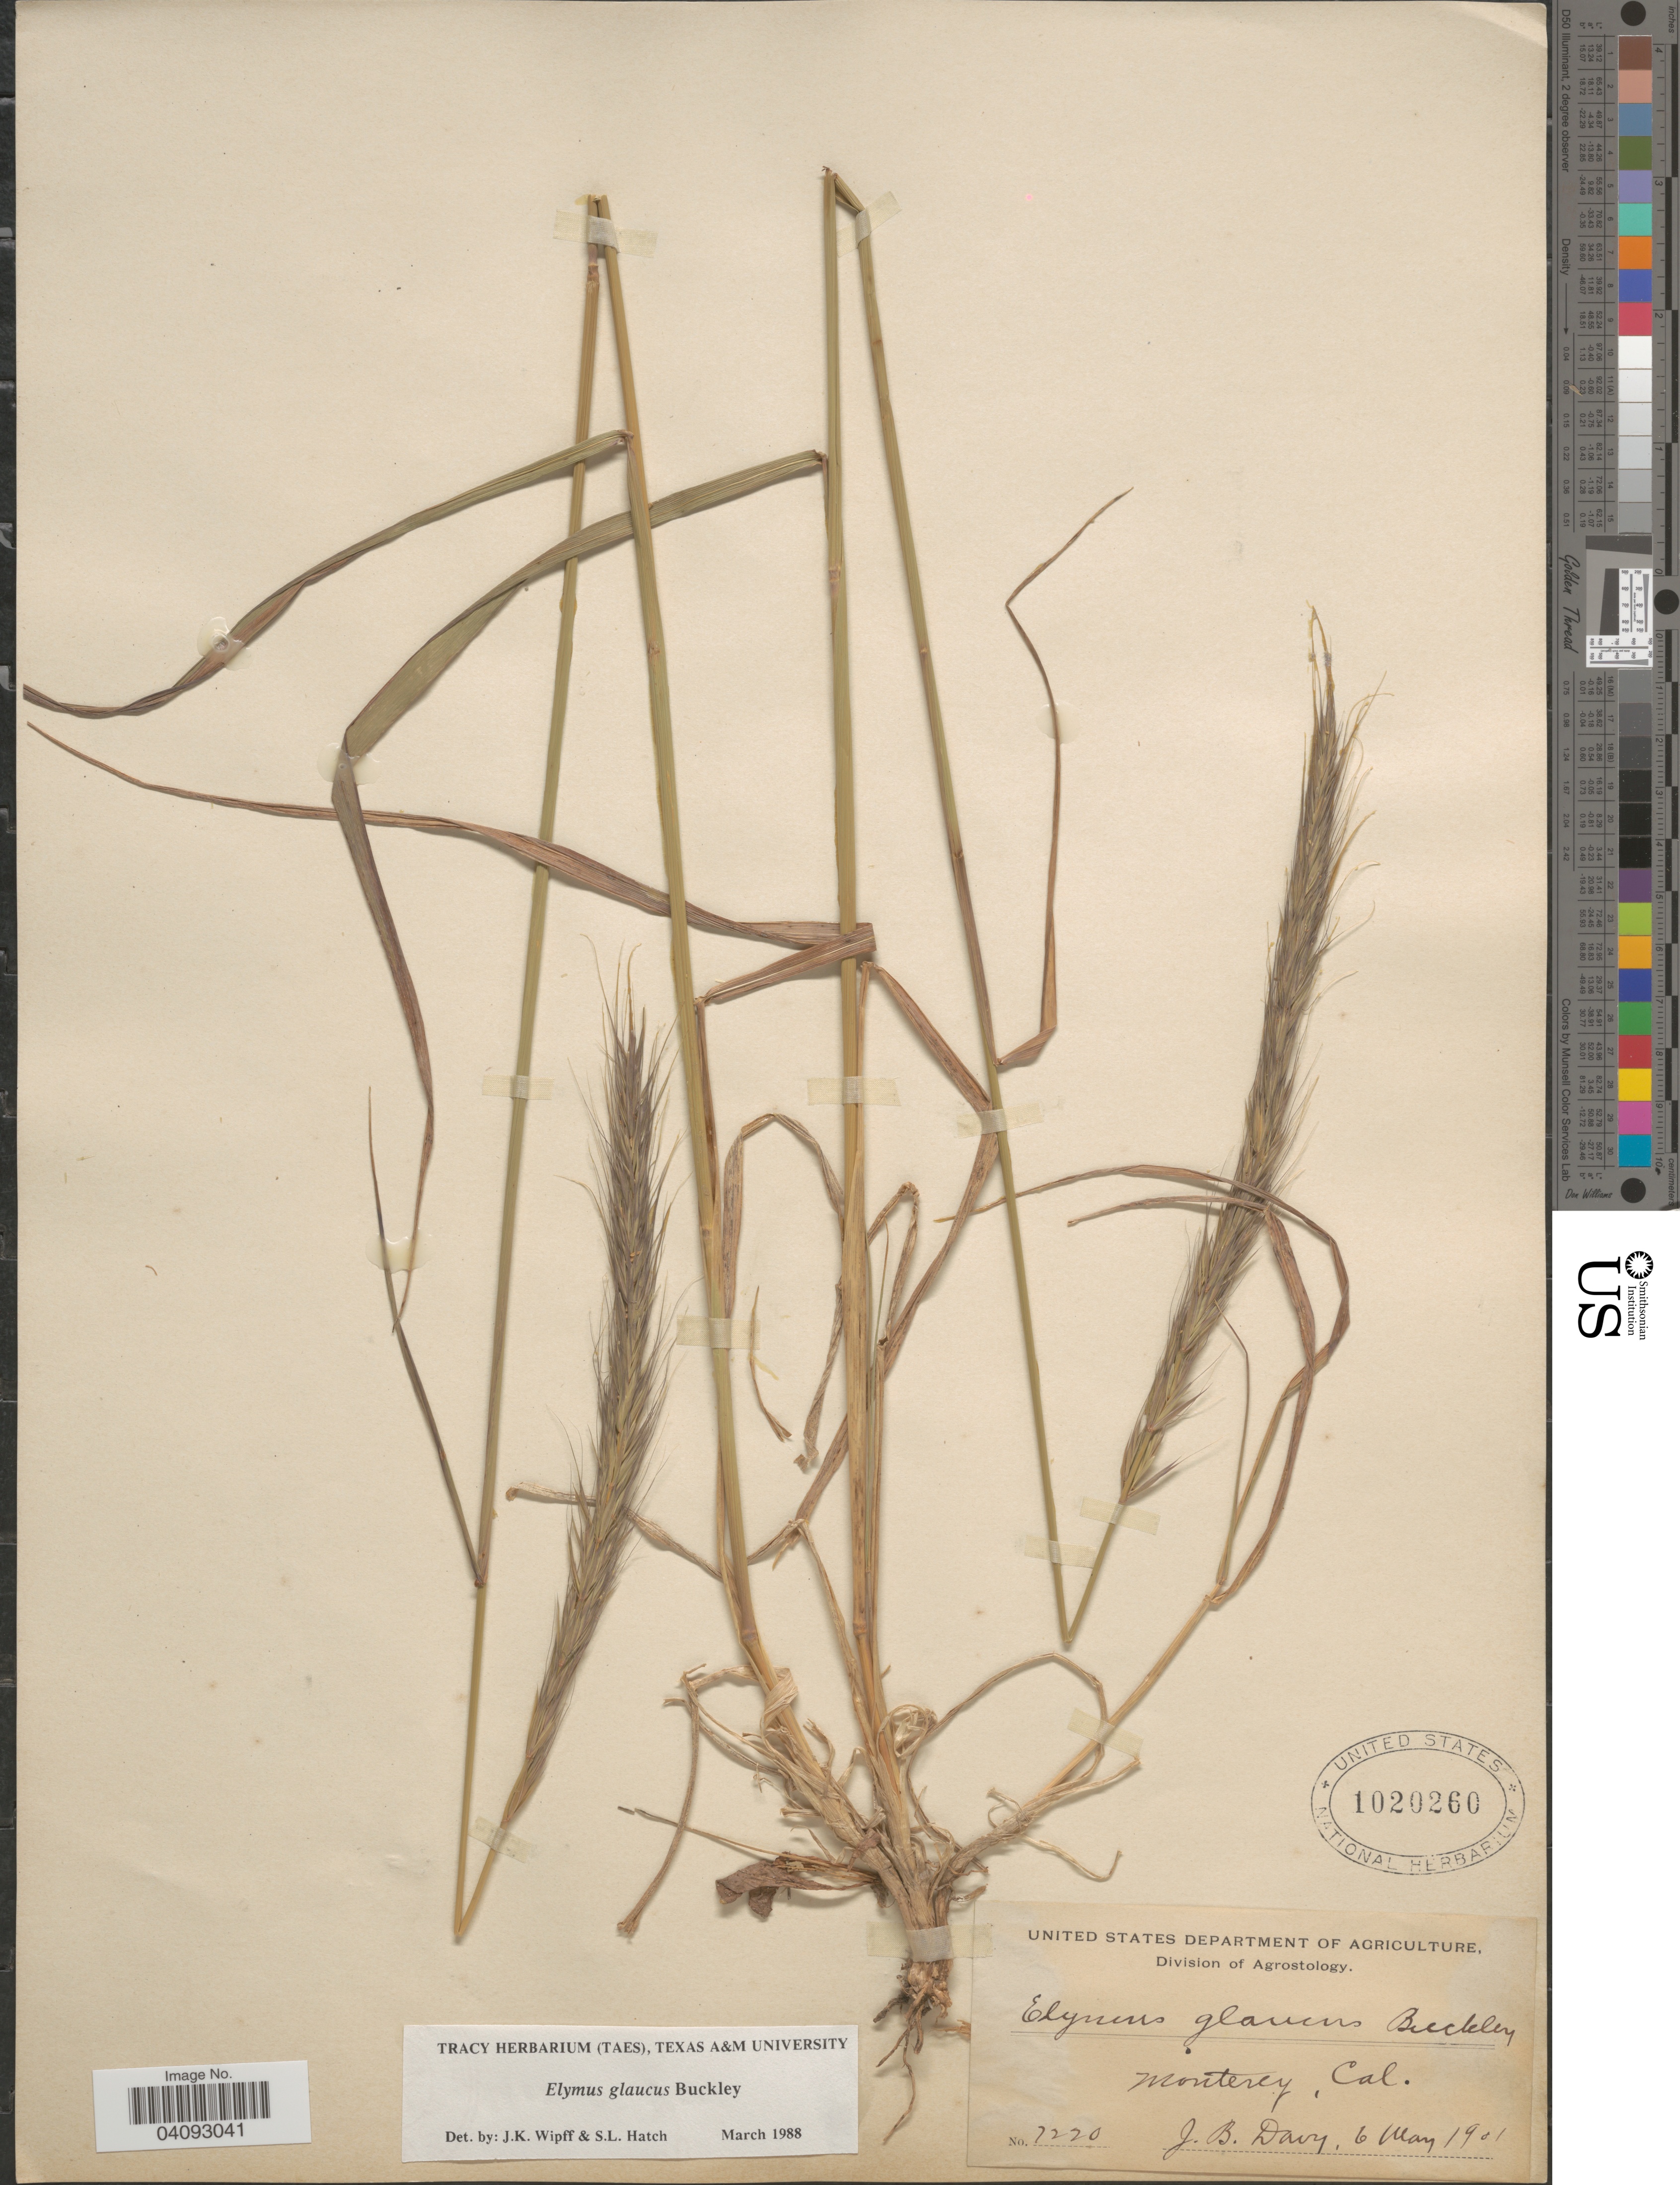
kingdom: Plantae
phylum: Tracheophyta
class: Liliopsida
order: Poales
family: Poaceae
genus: Elymus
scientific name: Elymus glaucus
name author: Buckley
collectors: J. Burtt Davy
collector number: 7220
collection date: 1901-05-06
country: United States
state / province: California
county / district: Monterey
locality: Monterey.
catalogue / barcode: US 1020260